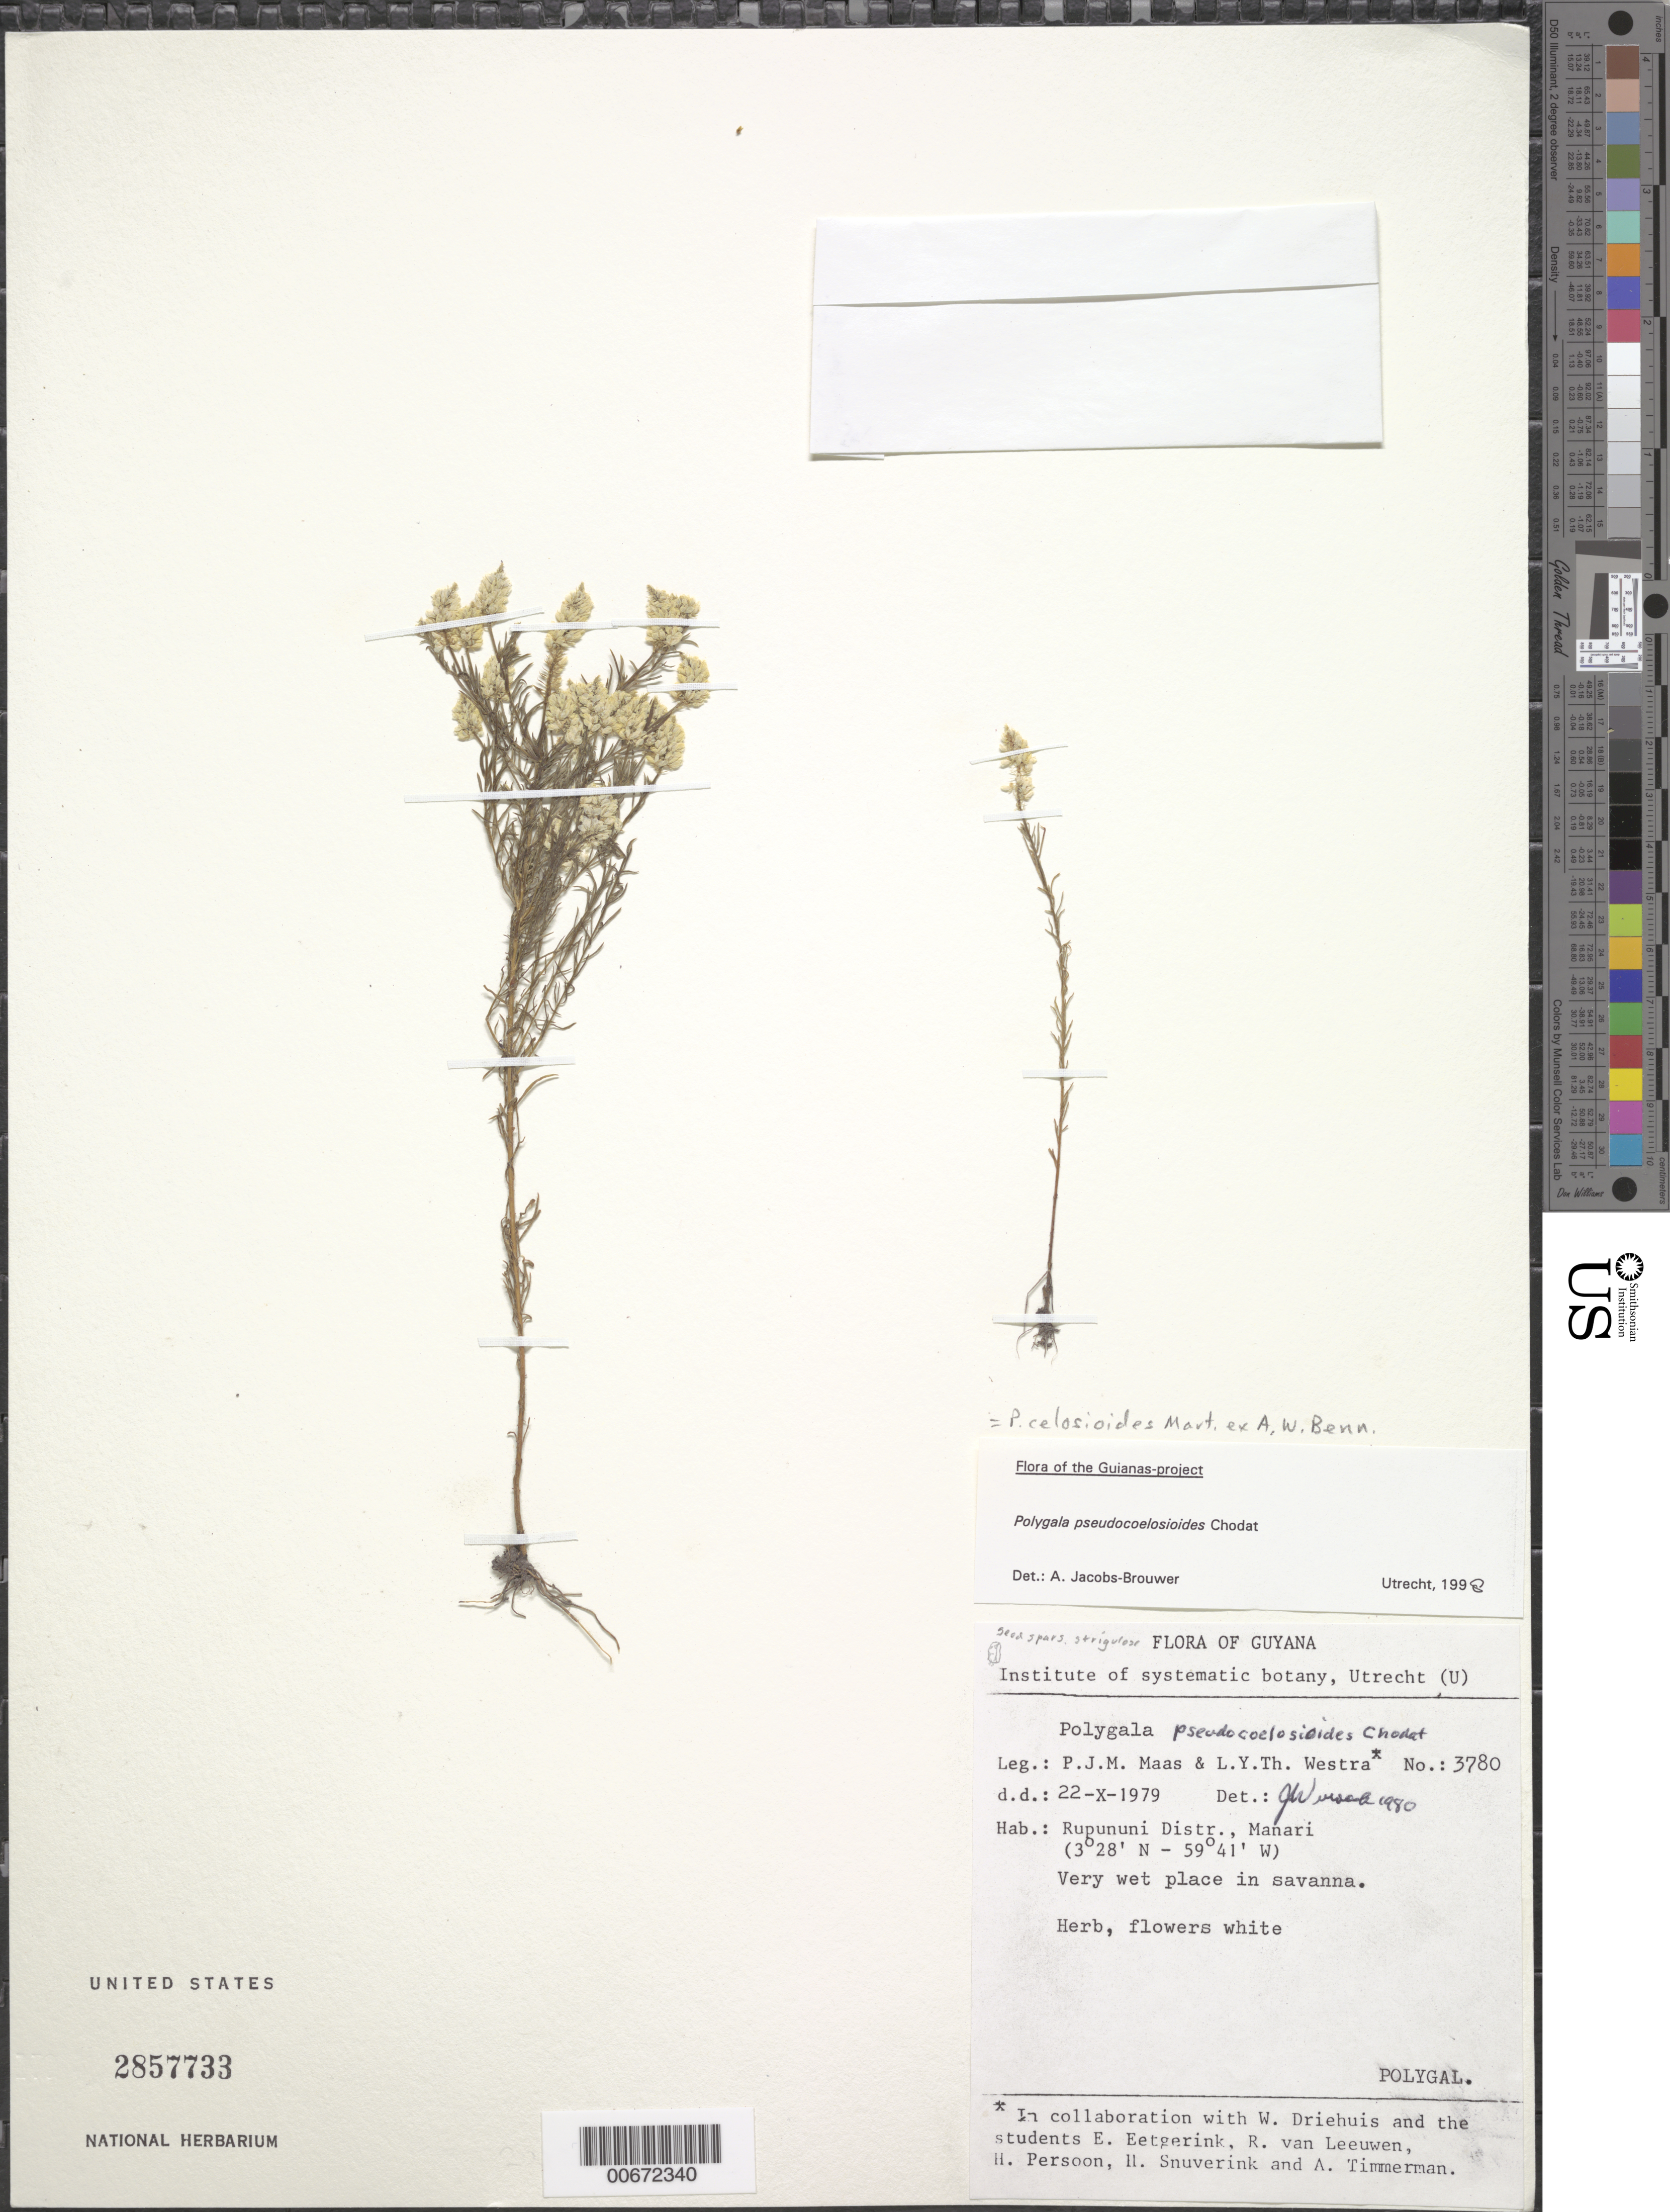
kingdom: Plantae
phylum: Tracheophyta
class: Magnoliopsida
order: Fabales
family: Polygalaceae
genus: Polygala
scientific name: Polygala pseudocoelosioides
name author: Chodat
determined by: Jacobs-Brouwer, A.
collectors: P. Maas, L. Y. T. Westra, W. Driehuis, E. Eetgerink, R. van Leeuwen, H. Persoon, J. H. Snuverink & A. Timmerman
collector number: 3780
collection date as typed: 22-Oct-79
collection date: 1979-10-22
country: Guyana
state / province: U. Takutu-U. Essequibo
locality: Rupununi Dist., Manari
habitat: Very wet place in savanna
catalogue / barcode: US 2857733